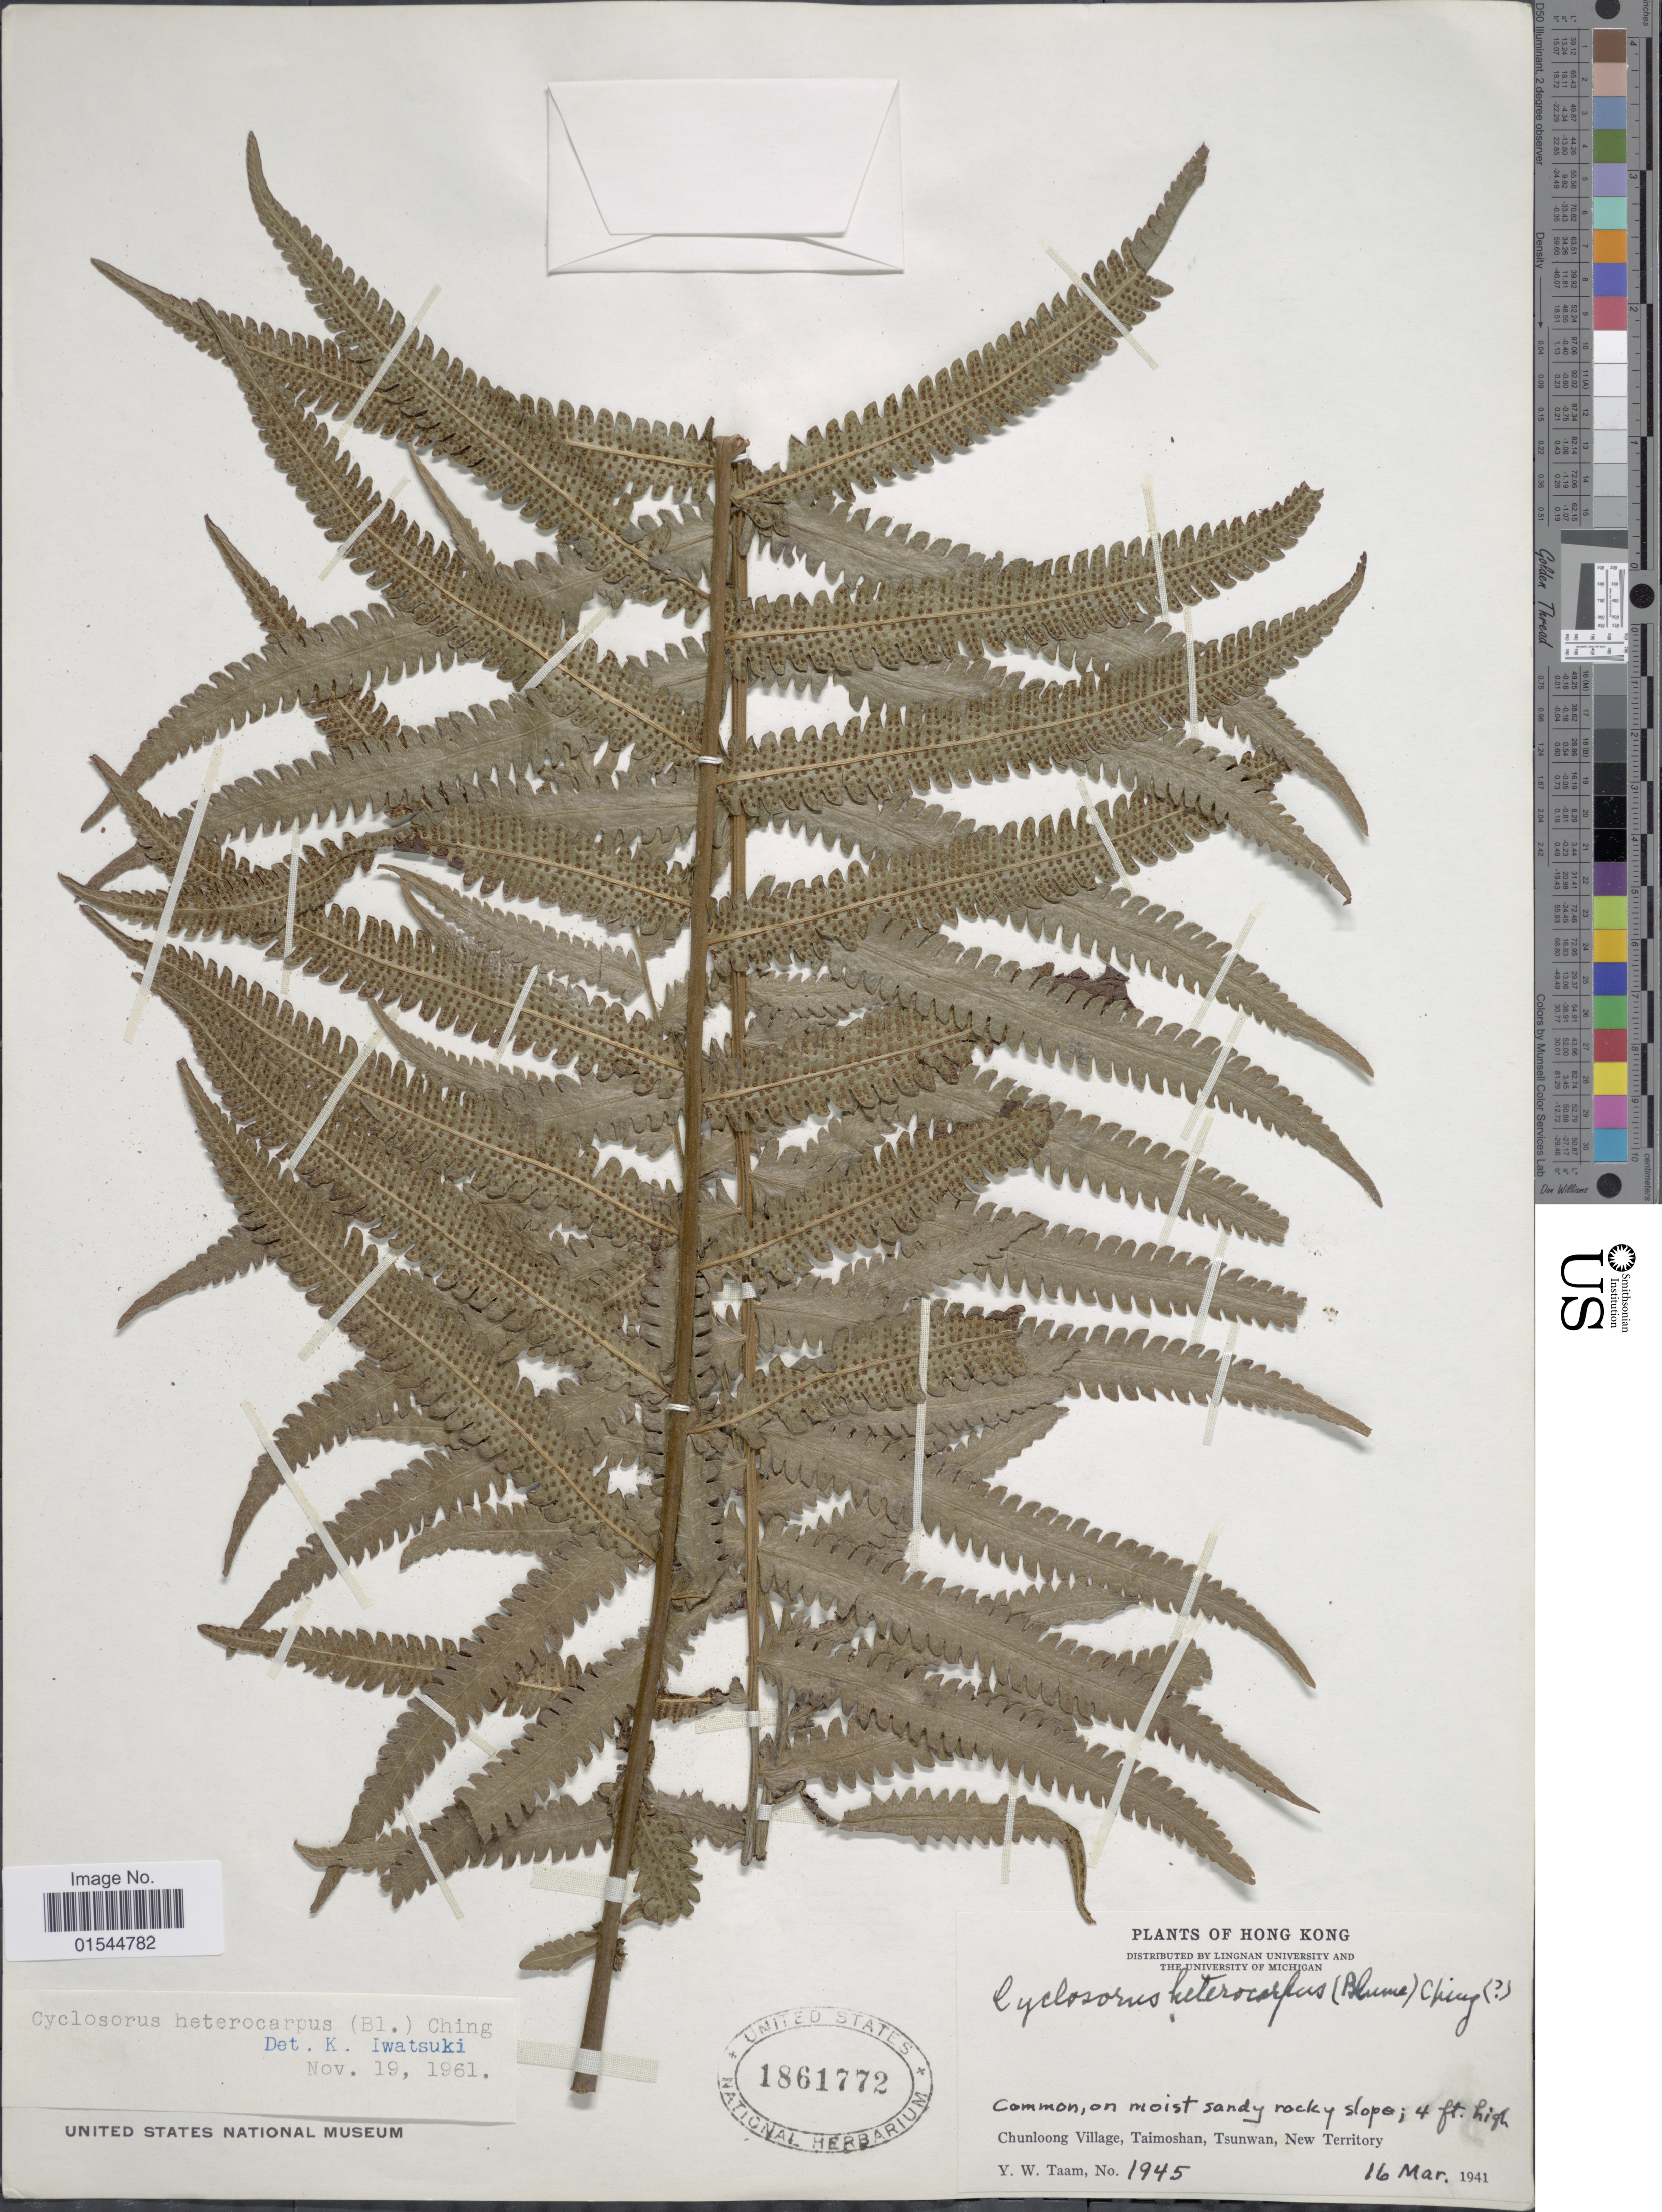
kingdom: Plantae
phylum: Tracheophyta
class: Polypodiopsida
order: Polypodiales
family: Thelypteridaceae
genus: Sphaerostephanos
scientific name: Sphaerostephanos heterocarpus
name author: (Blume) Holttum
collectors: Y. W. Taam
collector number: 1945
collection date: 1941-03-16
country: China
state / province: Hong Kong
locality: Chunloong Village, Taimoshan, Tsunwan, New Territory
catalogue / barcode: US 1861772